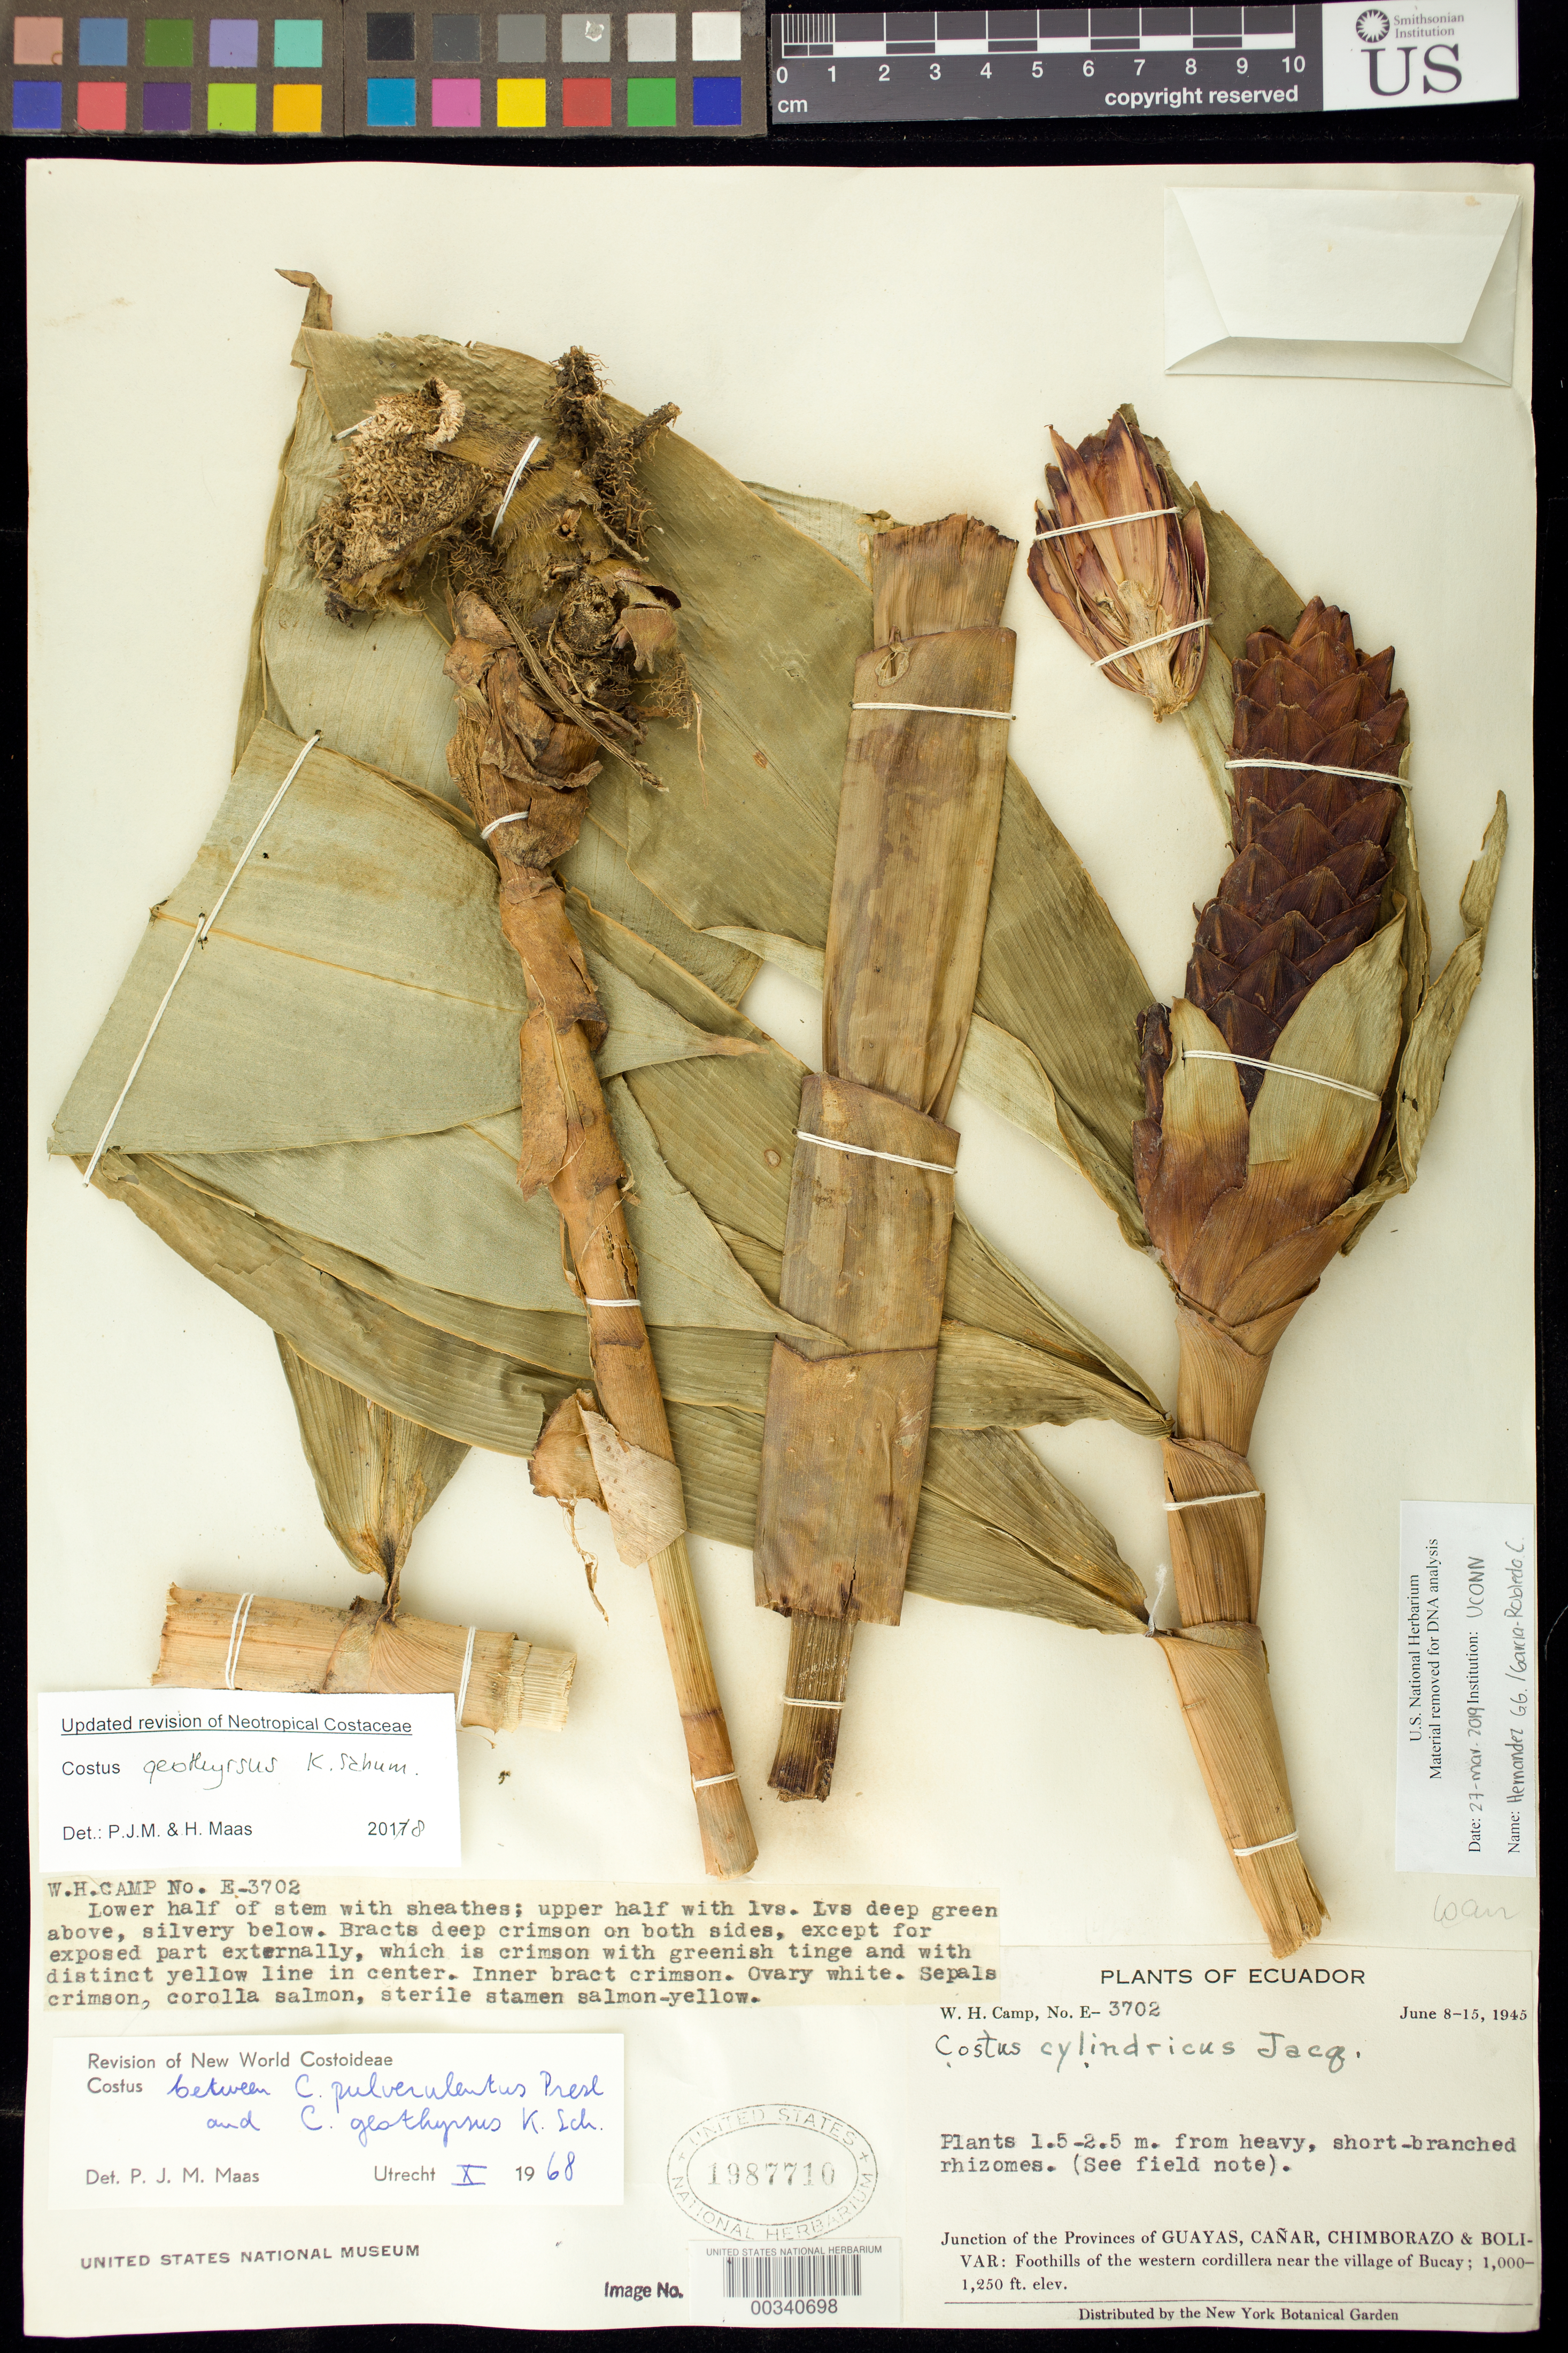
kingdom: Plantae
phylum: Tracheophyta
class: Liliopsida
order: Zingiberales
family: Costaceae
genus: Costus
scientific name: Costus geothyrsus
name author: K. Schum.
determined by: Maas, Paul J.; Maas, H.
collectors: W. H. Camp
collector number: E-3702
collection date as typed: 08 Jun 1945 to 15 Jun 1945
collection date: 1945-06-08/1945-06-15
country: Ecuador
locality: Junction of Prov of Guayas, Canar, Chimborazo and Bolivar: foothills of western Cordillera near Village of Bucay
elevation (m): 305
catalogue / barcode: US 1987710